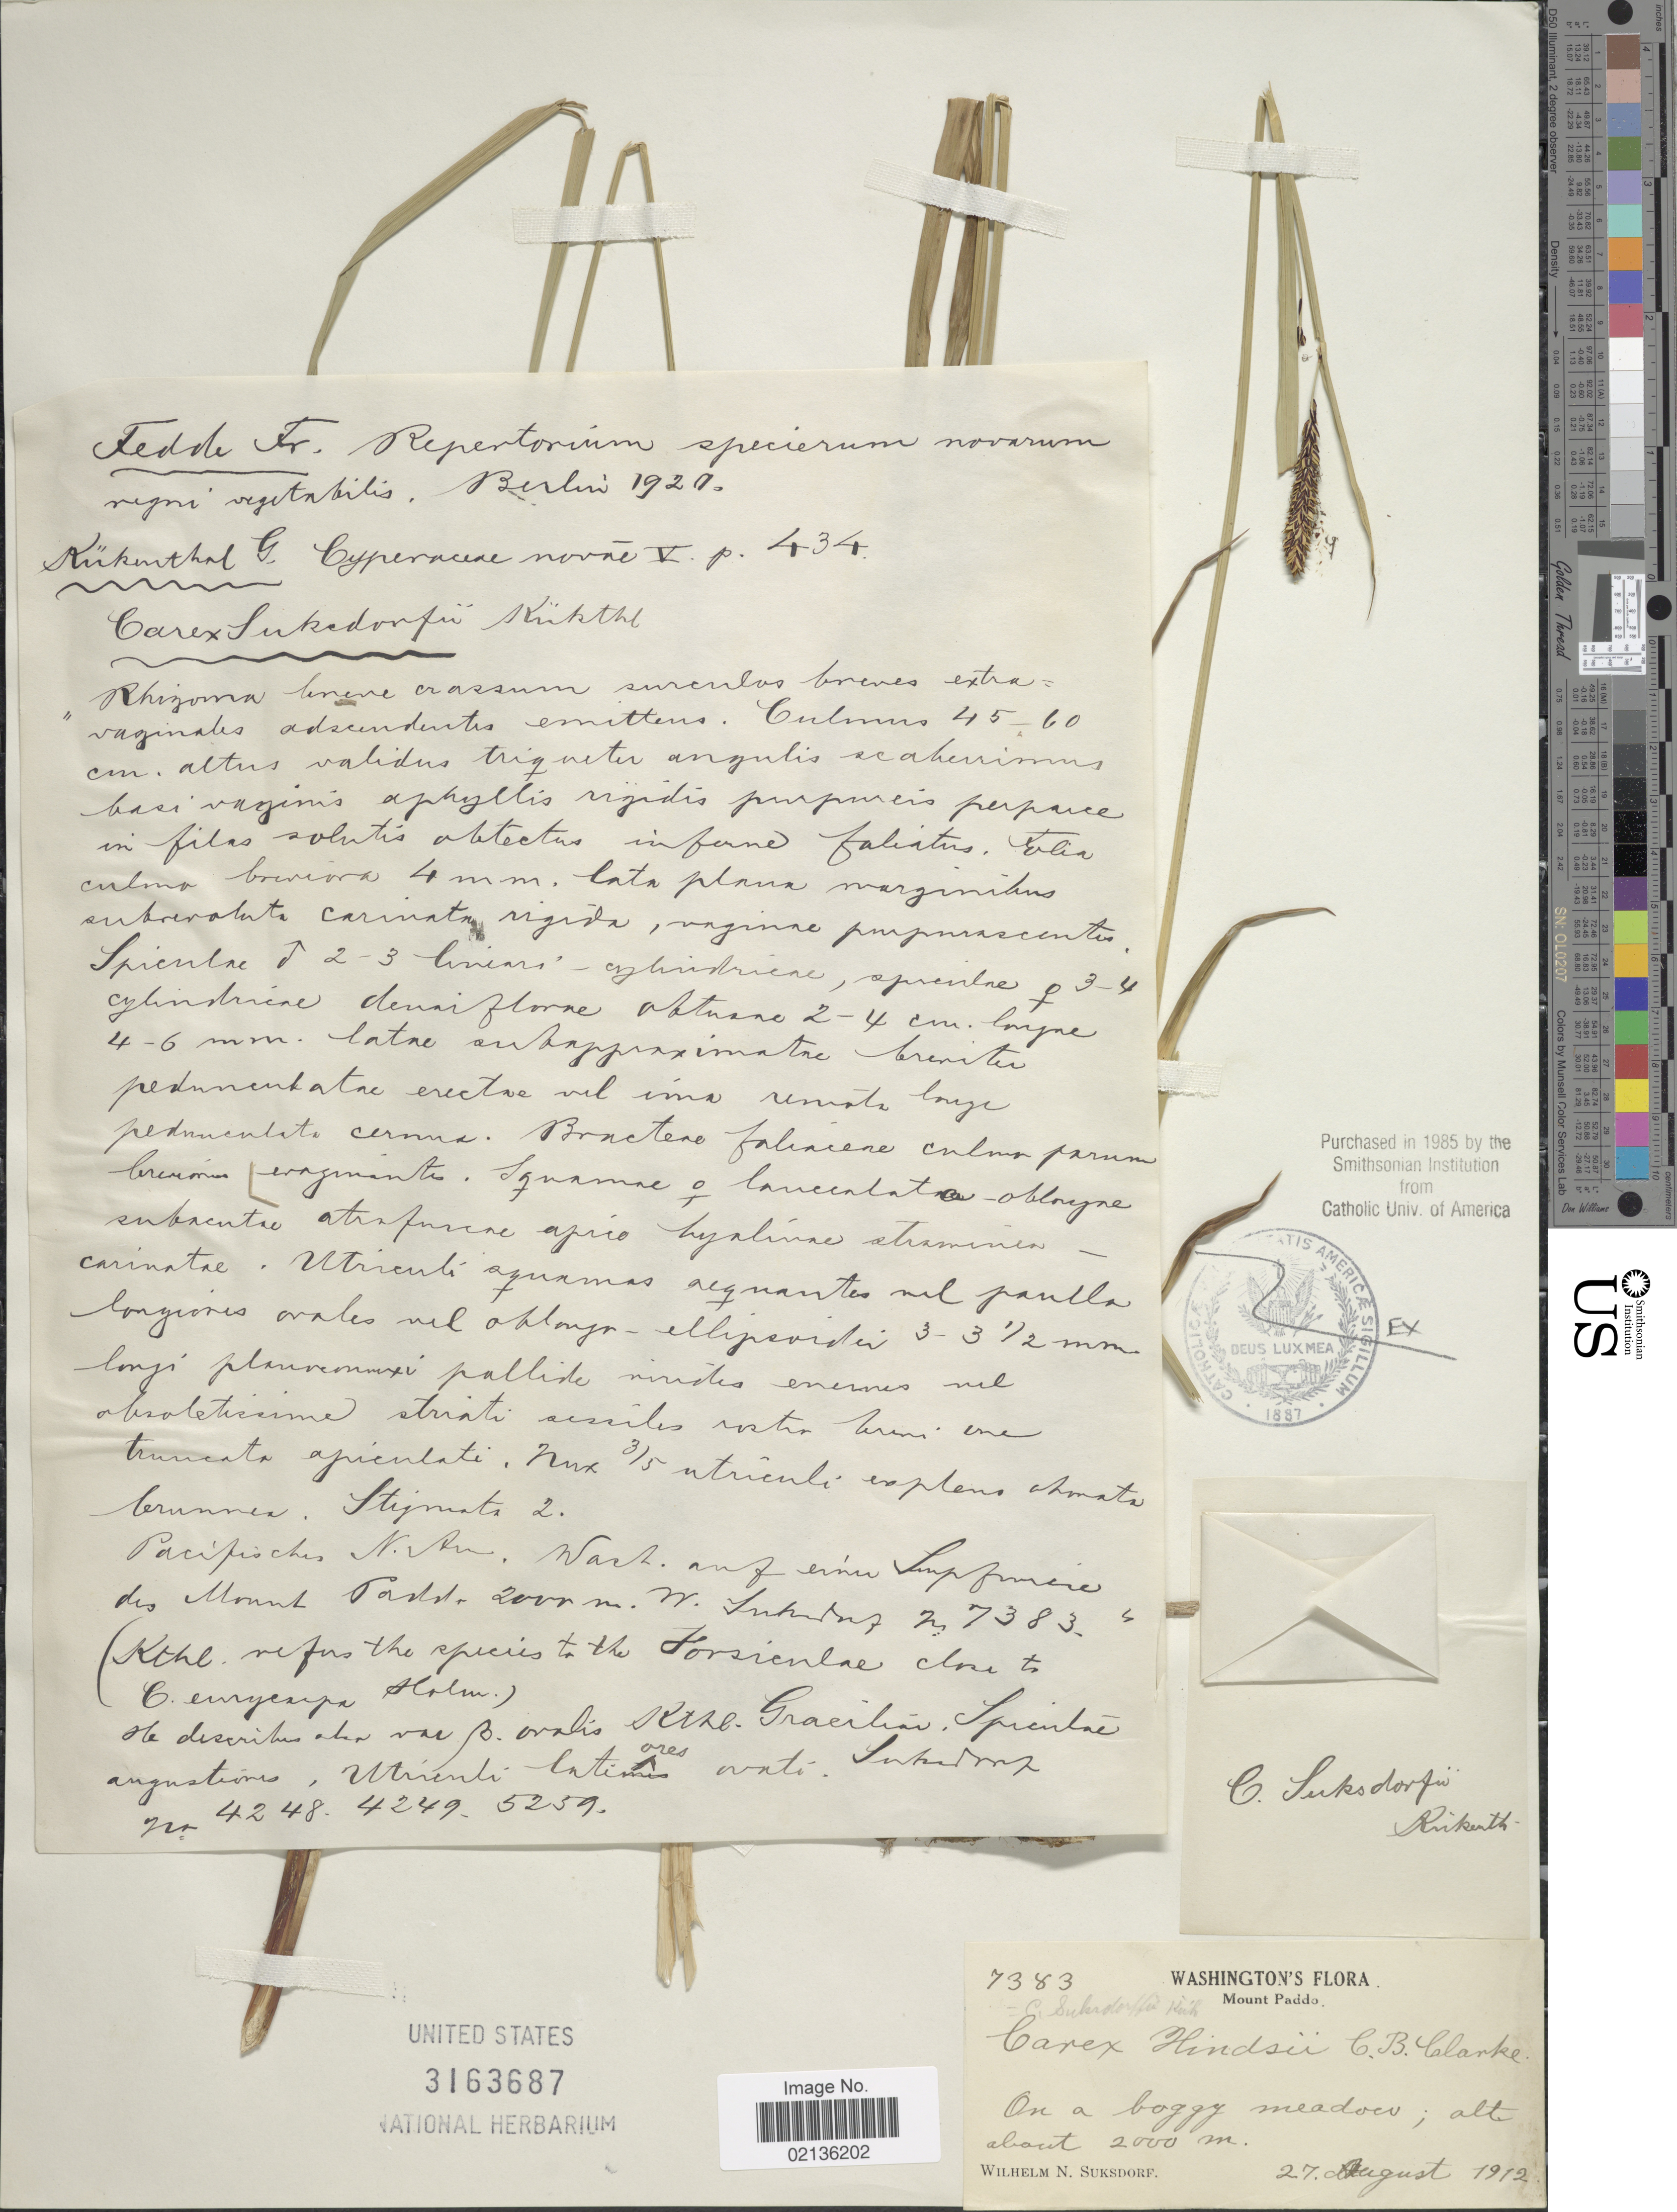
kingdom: Plantae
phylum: Tracheophyta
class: Liliopsida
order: Poales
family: Cyperaceae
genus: Carex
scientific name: Carex aquatilis var. aquatilis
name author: Wahlenb.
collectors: W. N. Suksdorf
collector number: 7383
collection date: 1912-08-27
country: United States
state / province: Washington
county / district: Skamania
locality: Mount Paddo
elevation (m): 2000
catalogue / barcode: US 3163687